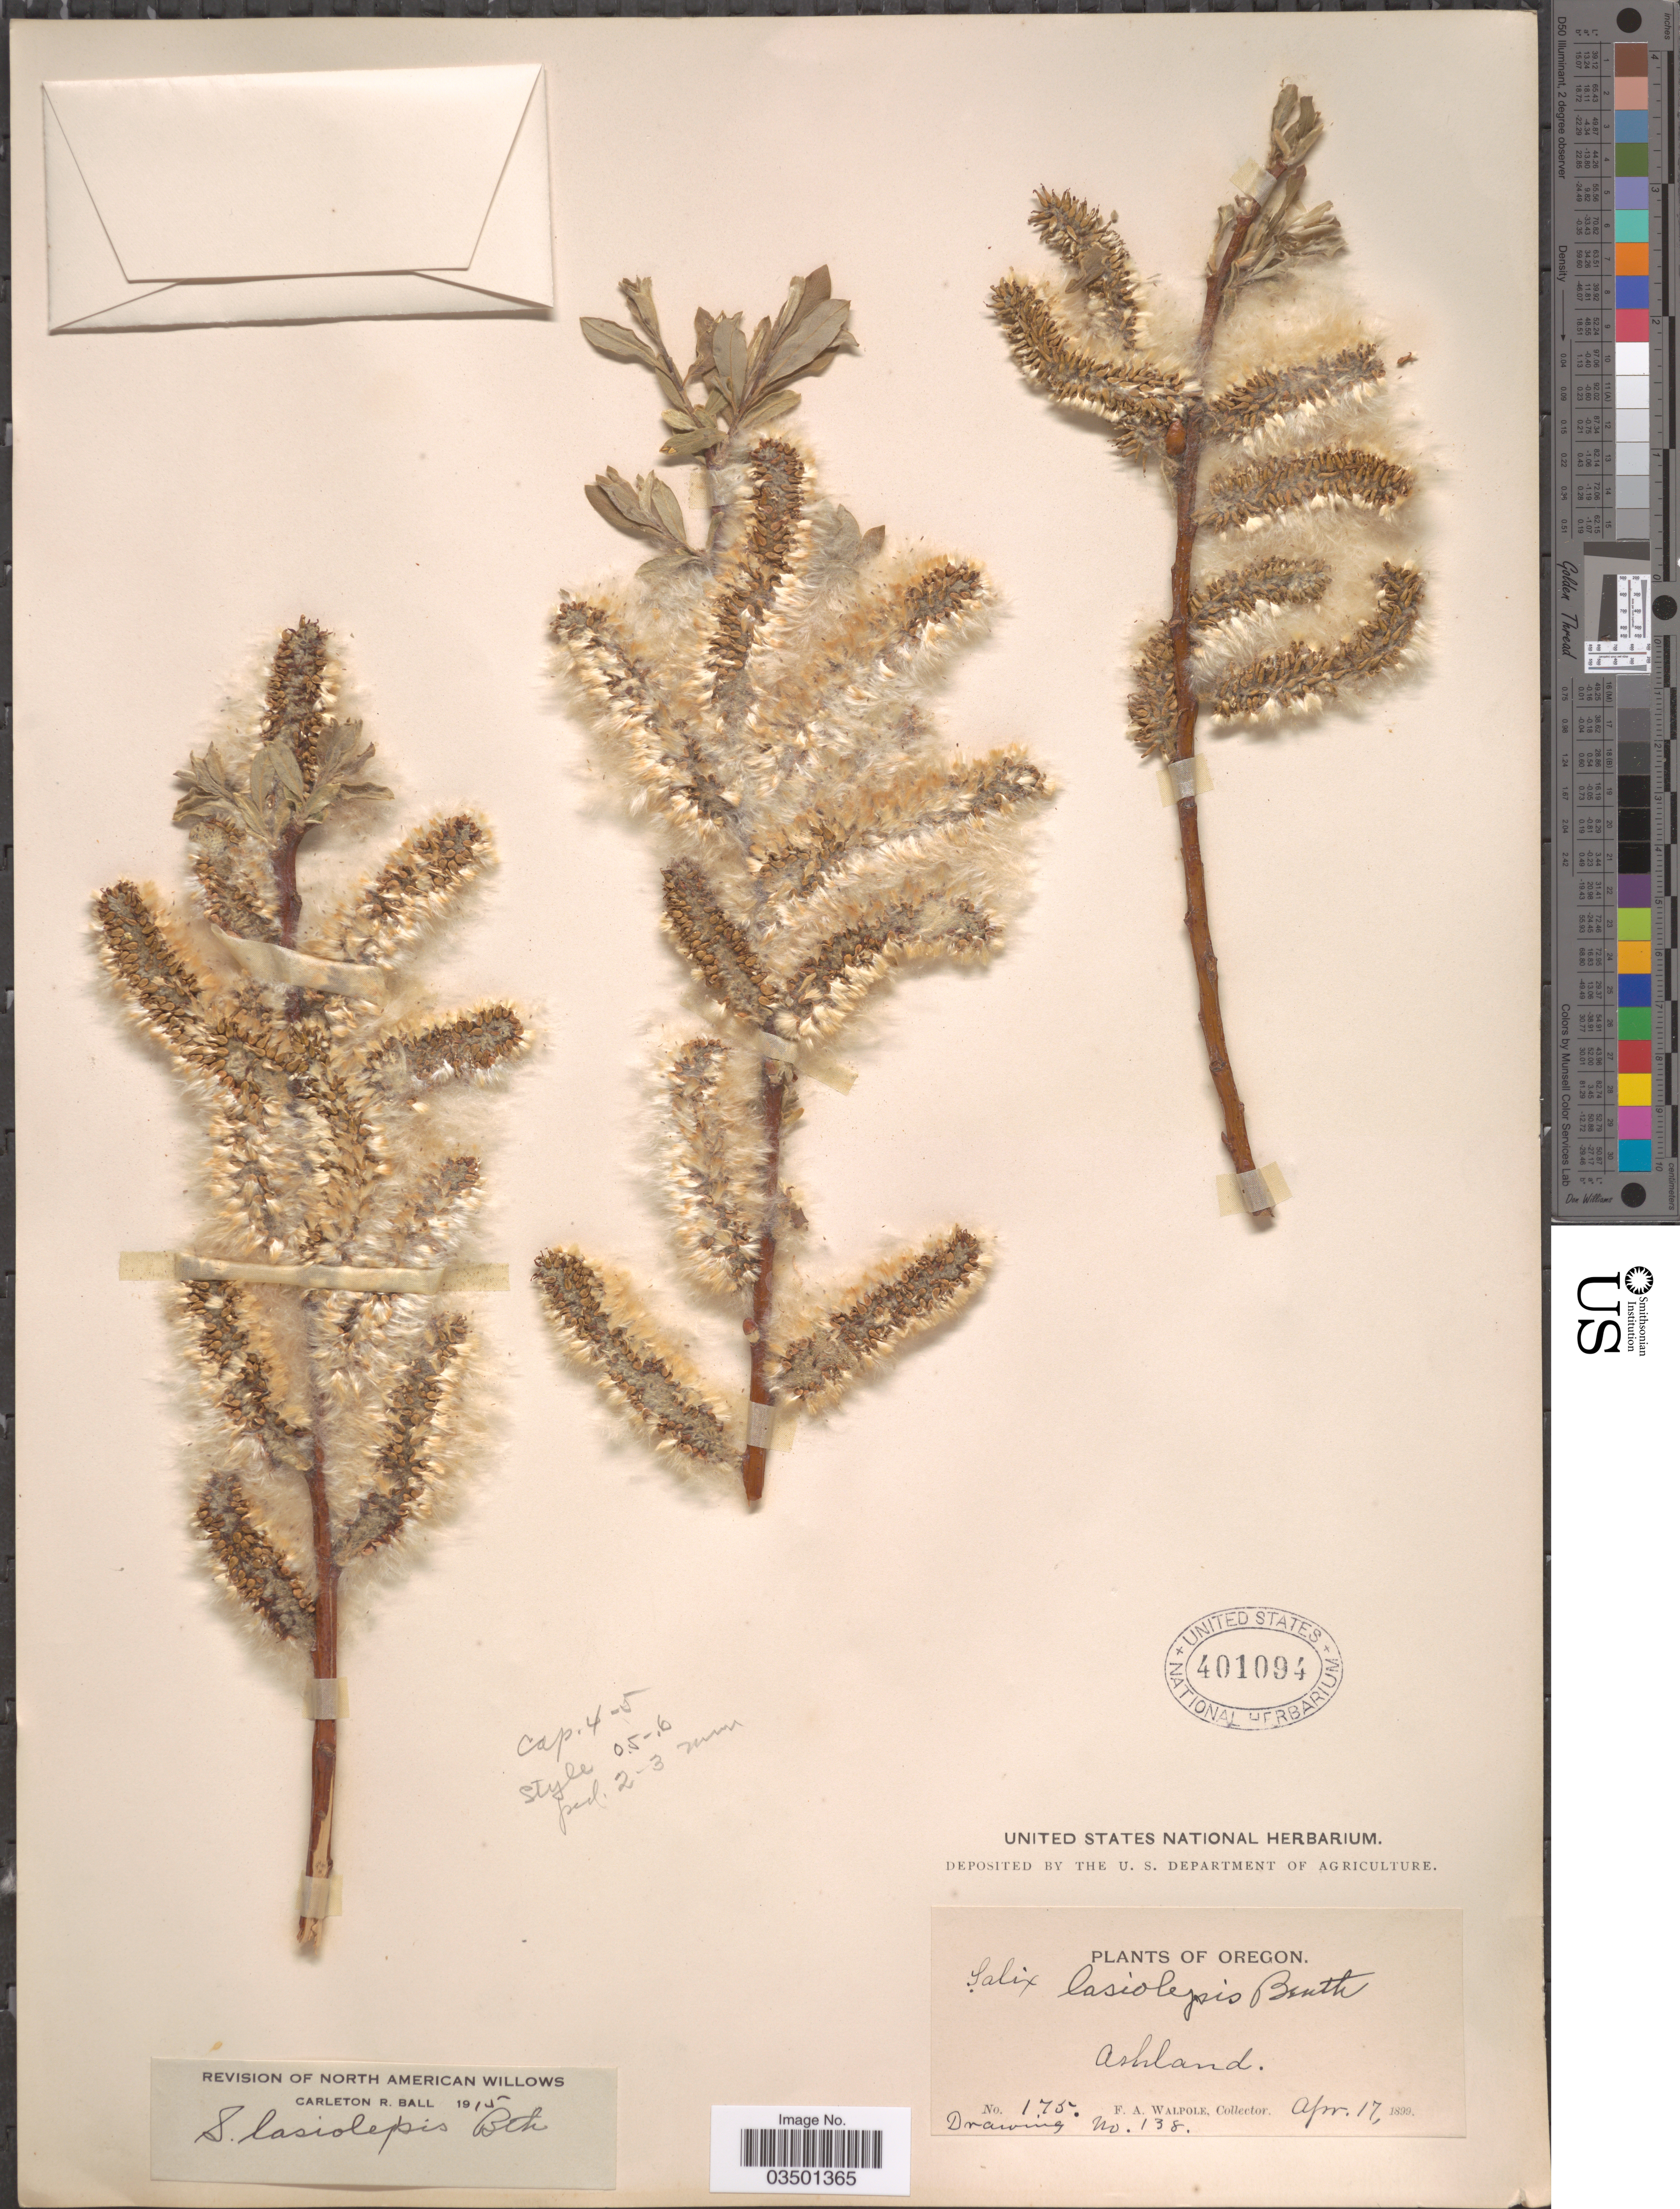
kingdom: Plantae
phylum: Tracheophyta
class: Magnoliopsida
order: Malpighiales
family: Salicaceae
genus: Salix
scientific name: Salix lasiolepis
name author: Benth.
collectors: F. Walpole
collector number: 175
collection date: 1899-04-17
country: United States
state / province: Oregon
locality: Ashland.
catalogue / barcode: US 401094